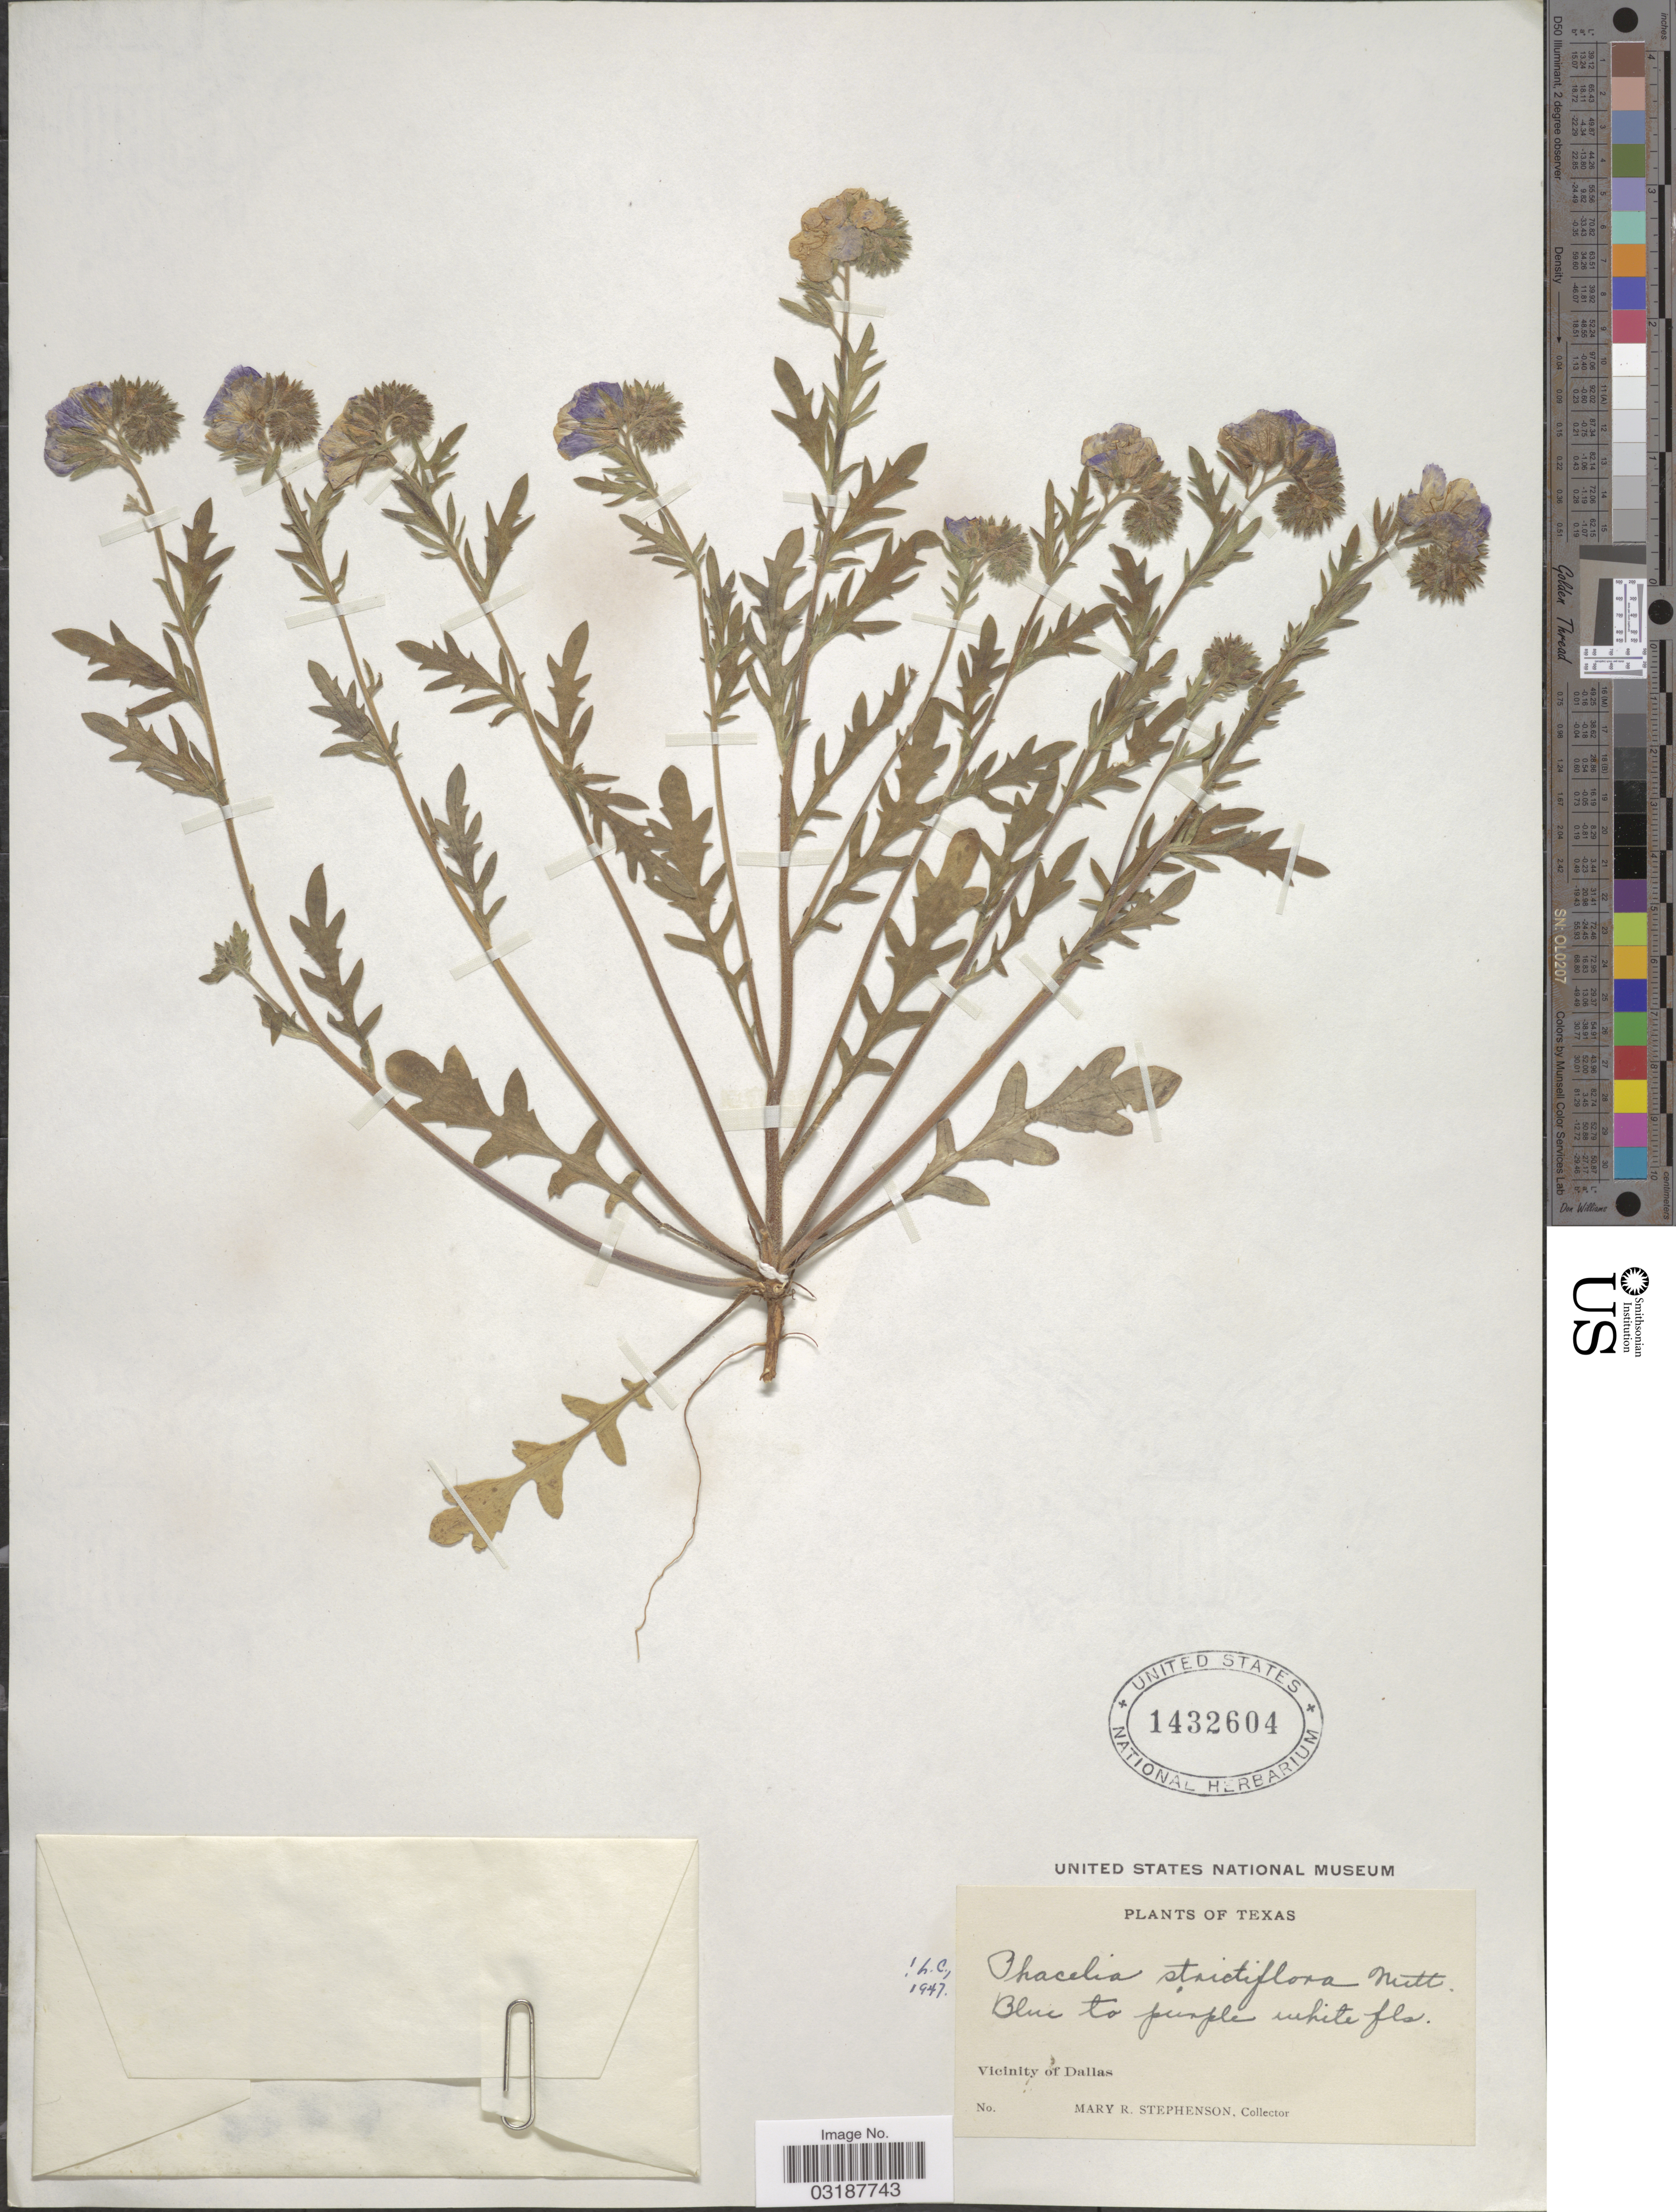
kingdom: Plantae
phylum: Tracheophyta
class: Magnoliopsida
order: Boraginales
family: Hydrophyllaceae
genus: Phacelia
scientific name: Phacelia strictiflora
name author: (Engelm. & A. Gray) A. Gray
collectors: M. Stephenson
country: United States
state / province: Texas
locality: Vicinity of Dallas.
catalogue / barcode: US 1432604